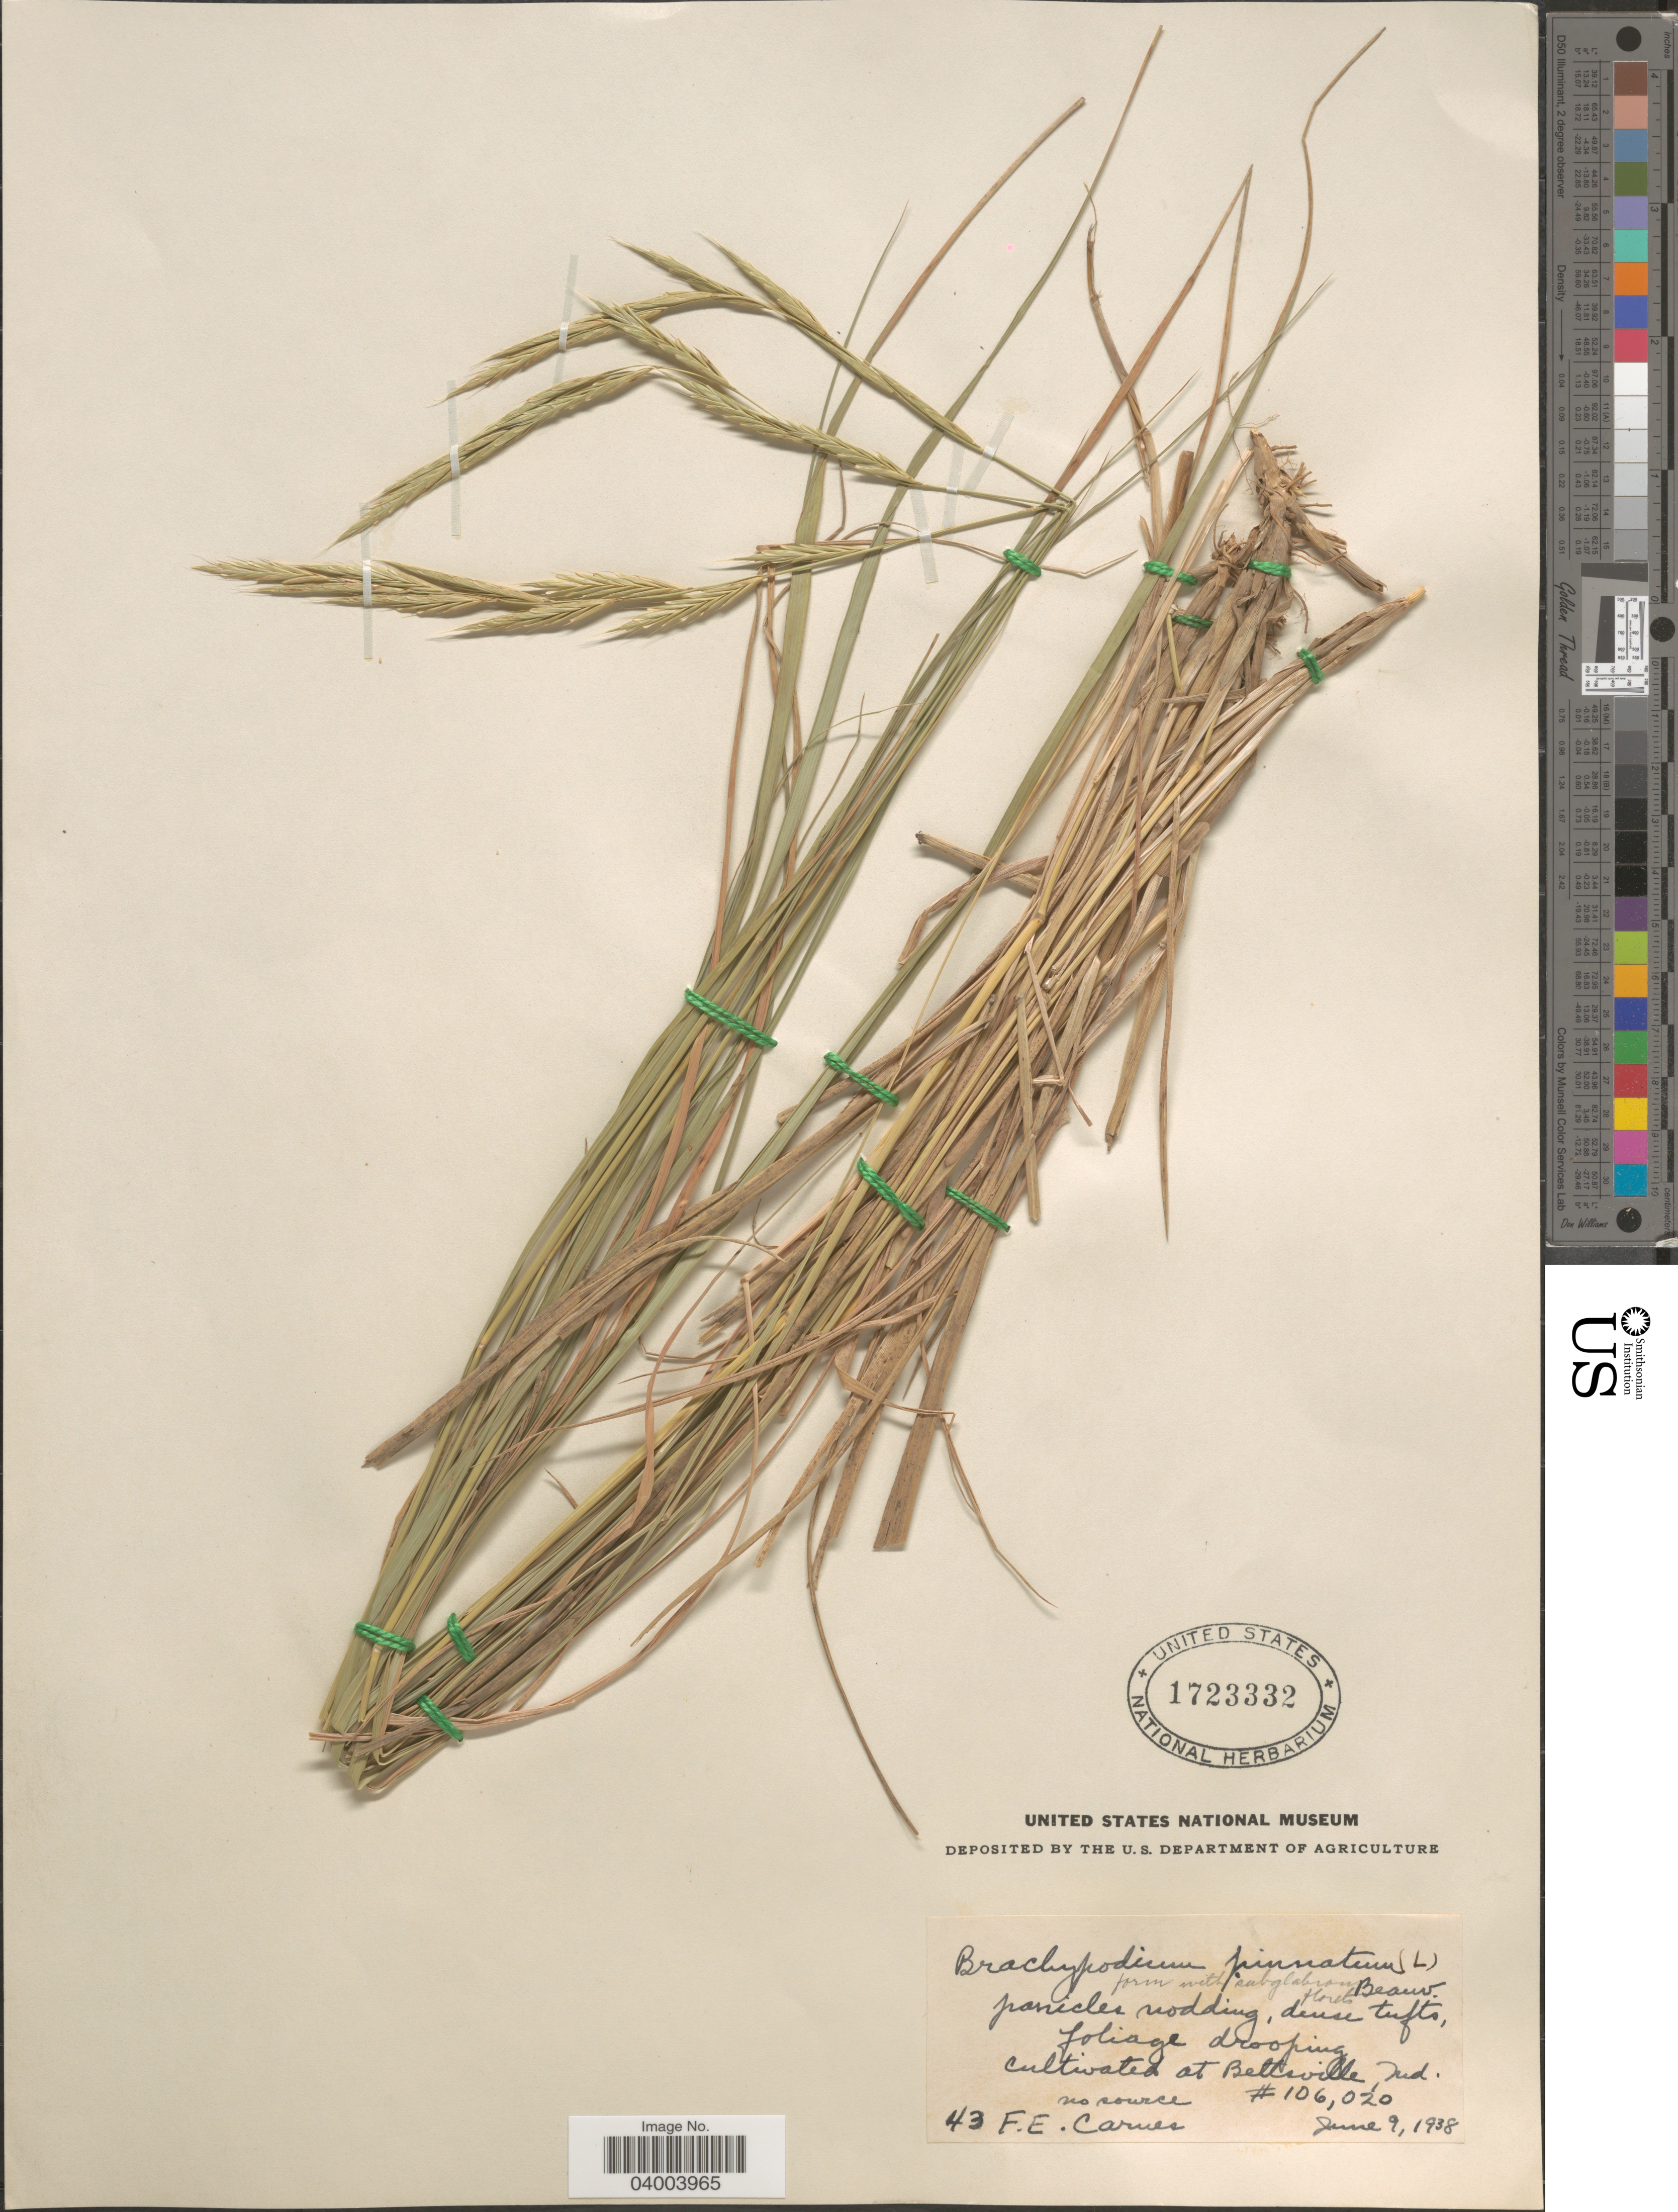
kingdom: Plantae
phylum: Tracheophyta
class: Liliopsida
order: Poales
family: Poaceae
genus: Brachypodium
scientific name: Brachypodium pinnatum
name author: (L.) P. Beauv.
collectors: F. Carnes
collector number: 43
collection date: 1938-06-09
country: United States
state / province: Maryland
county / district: Prince George's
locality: Cultivated at Beltsville, Md.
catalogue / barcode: US 1723332